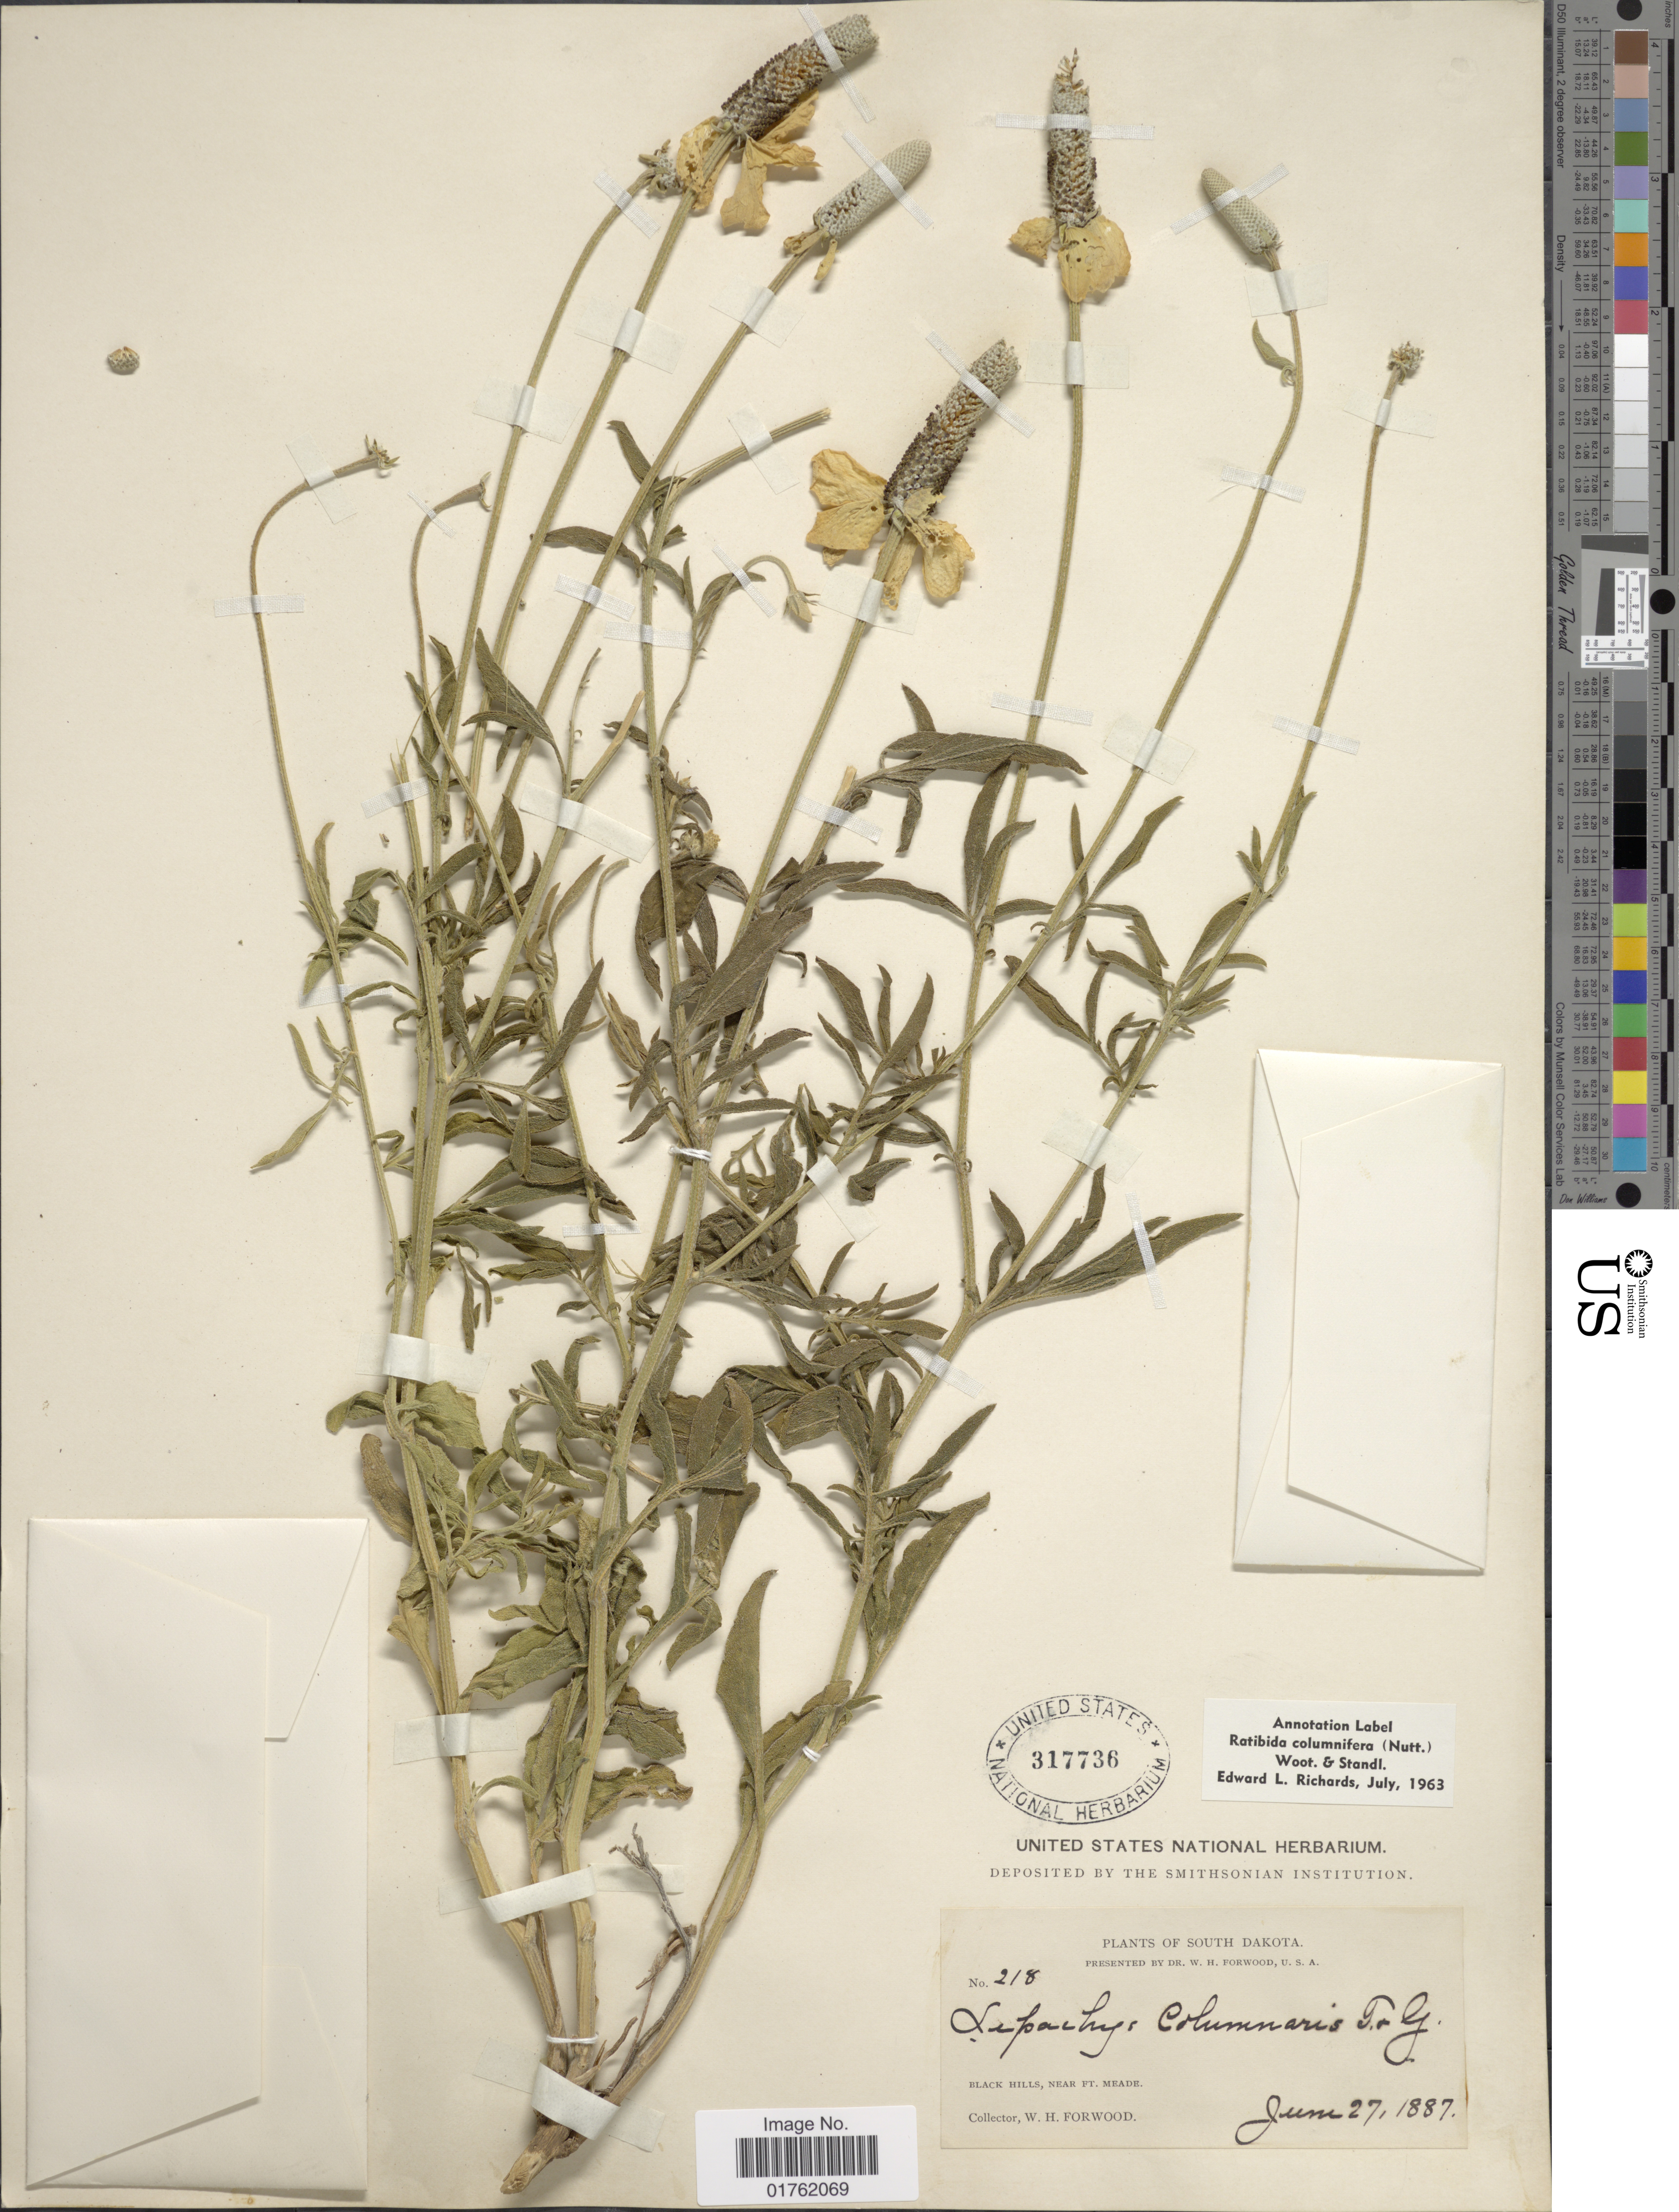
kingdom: Plantae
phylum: Tracheophyta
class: Magnoliopsida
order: Asterales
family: Asteraceae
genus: Ratibida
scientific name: Ratibida columnaris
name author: (Pursh) D. Don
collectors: W. Forwood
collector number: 218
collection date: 1887-06-27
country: United States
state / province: South Dakota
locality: Black Hills, near Ft Meade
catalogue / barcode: US 317736